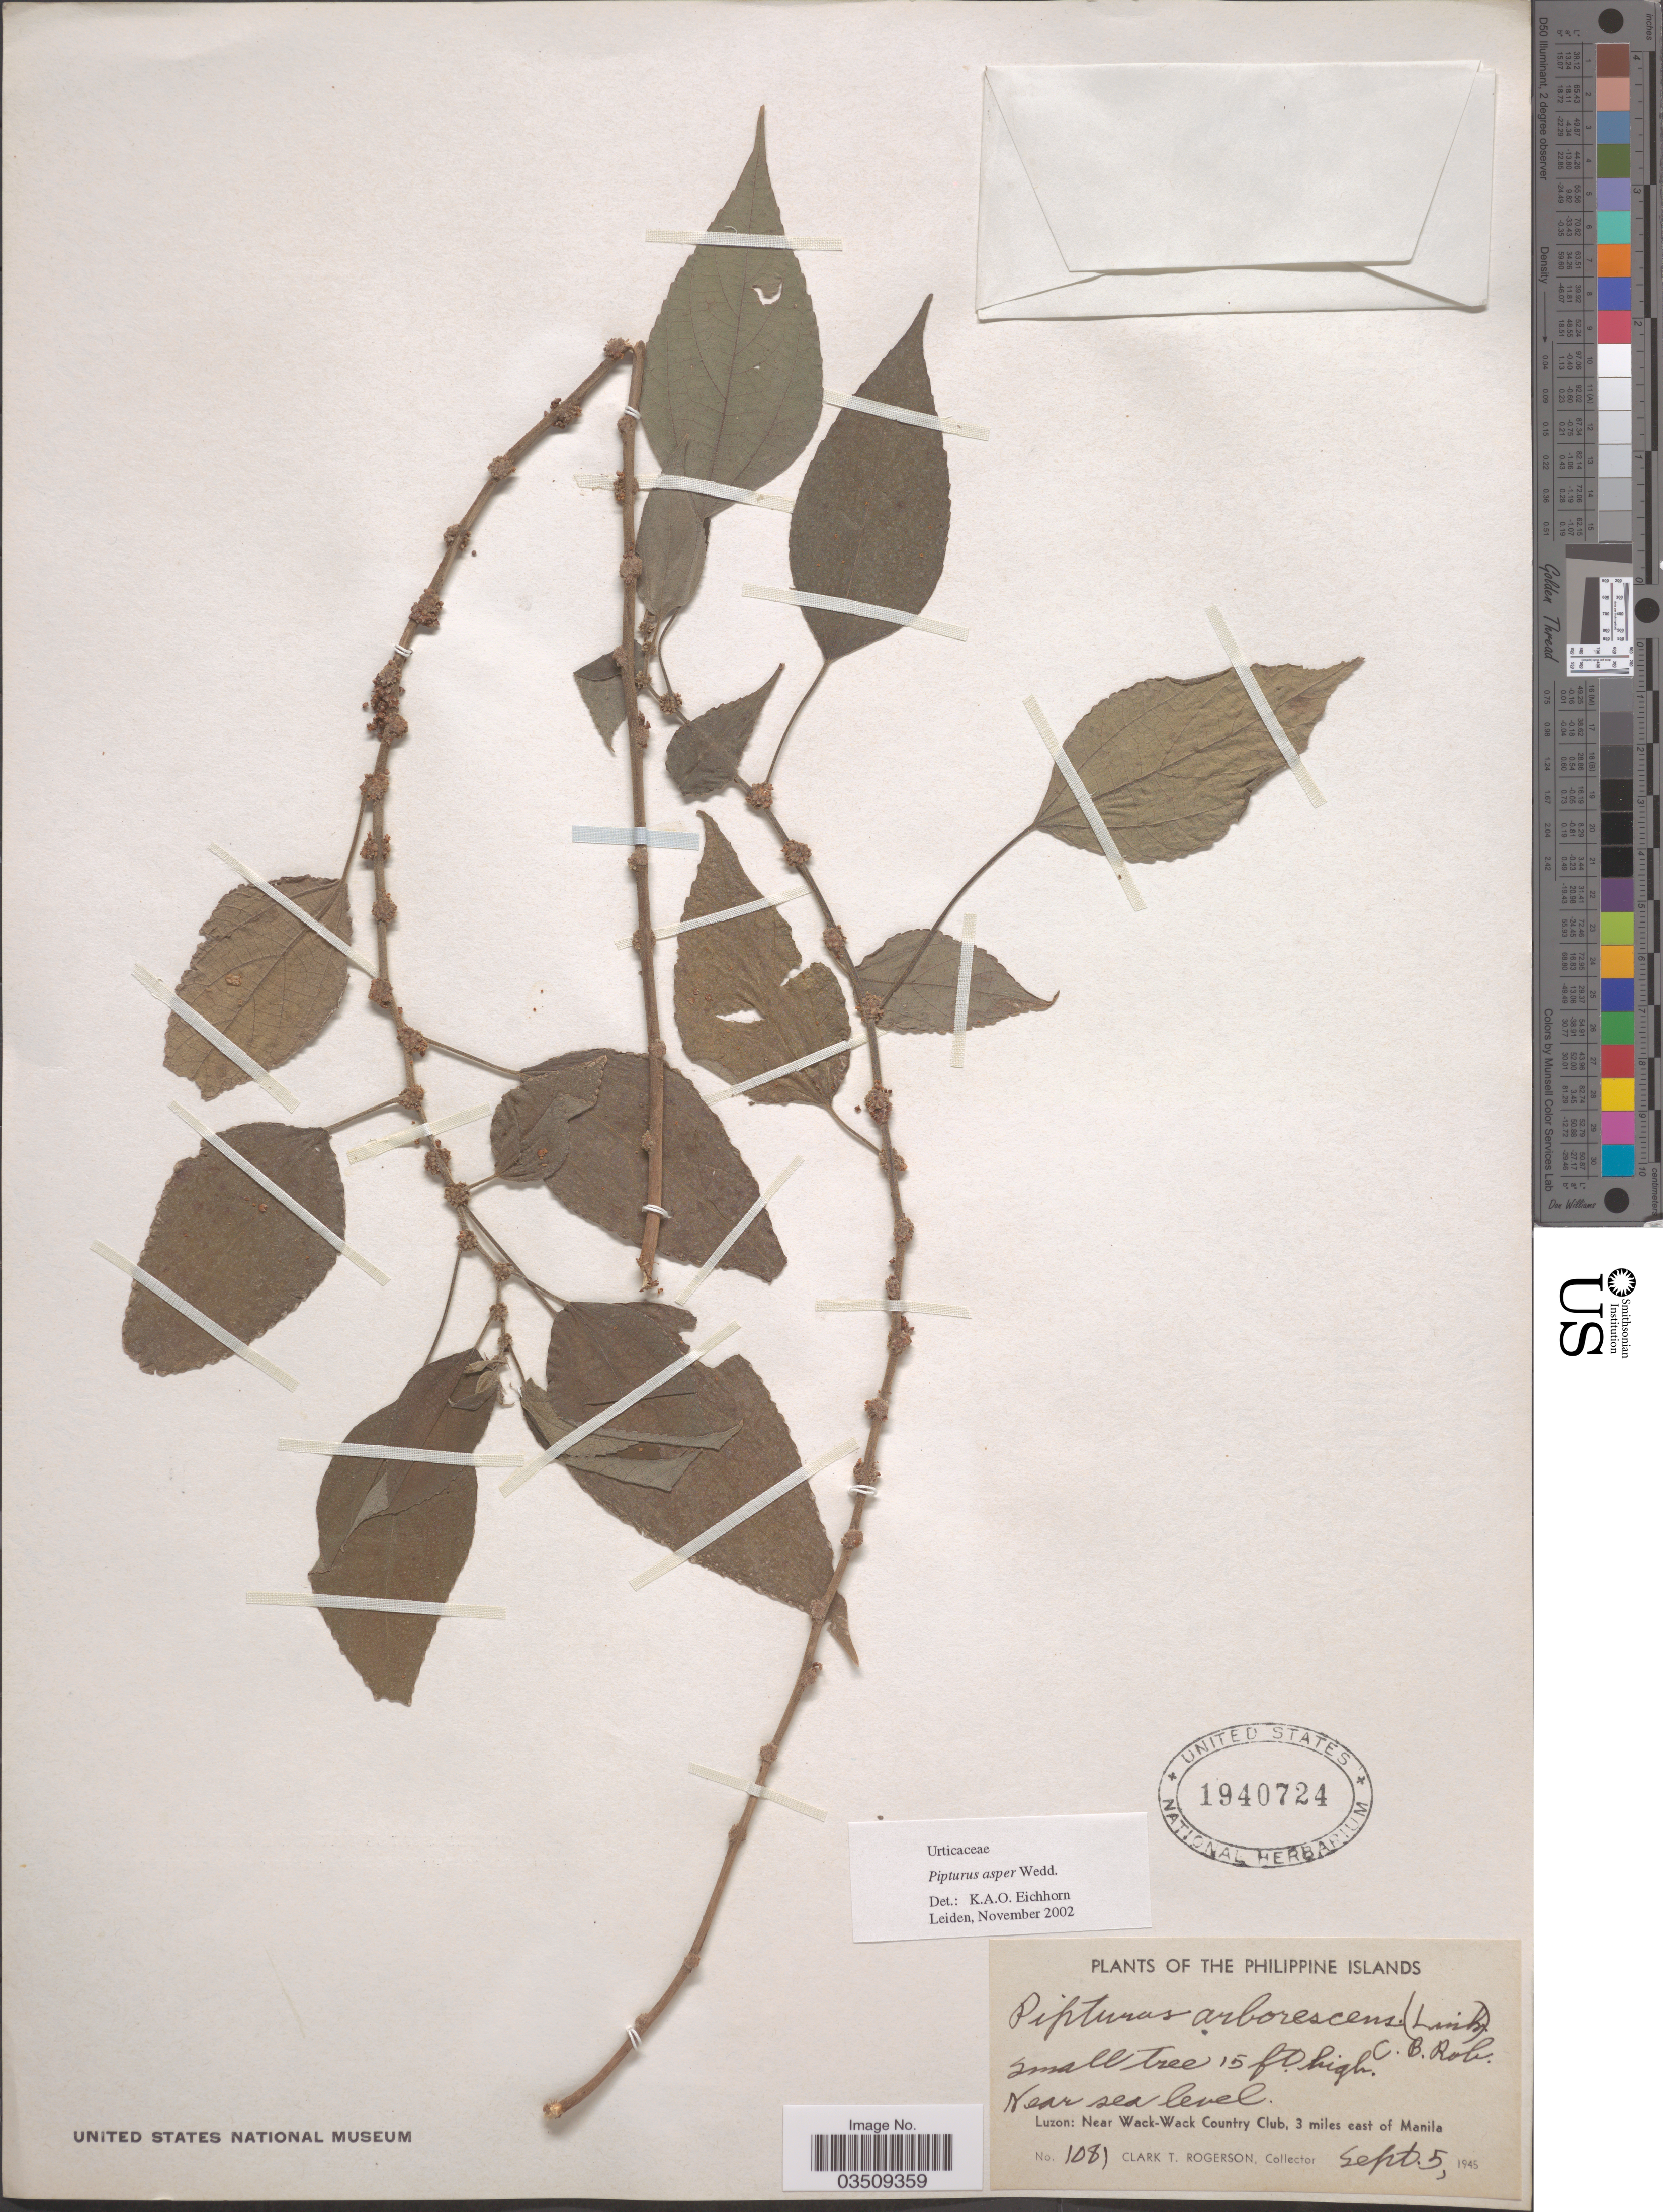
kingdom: Plantae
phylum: Tracheophyta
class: Magnoliopsida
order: Rosales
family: Urticaceae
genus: Pipturus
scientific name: Pipturus arborescens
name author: (Link) C.B. Rob.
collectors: C. Rogerson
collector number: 1081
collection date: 1945-09-05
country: Philippines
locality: Luzon: Near Wack-Wack Country Club, 3 miles east of Manila.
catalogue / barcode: US 1940724